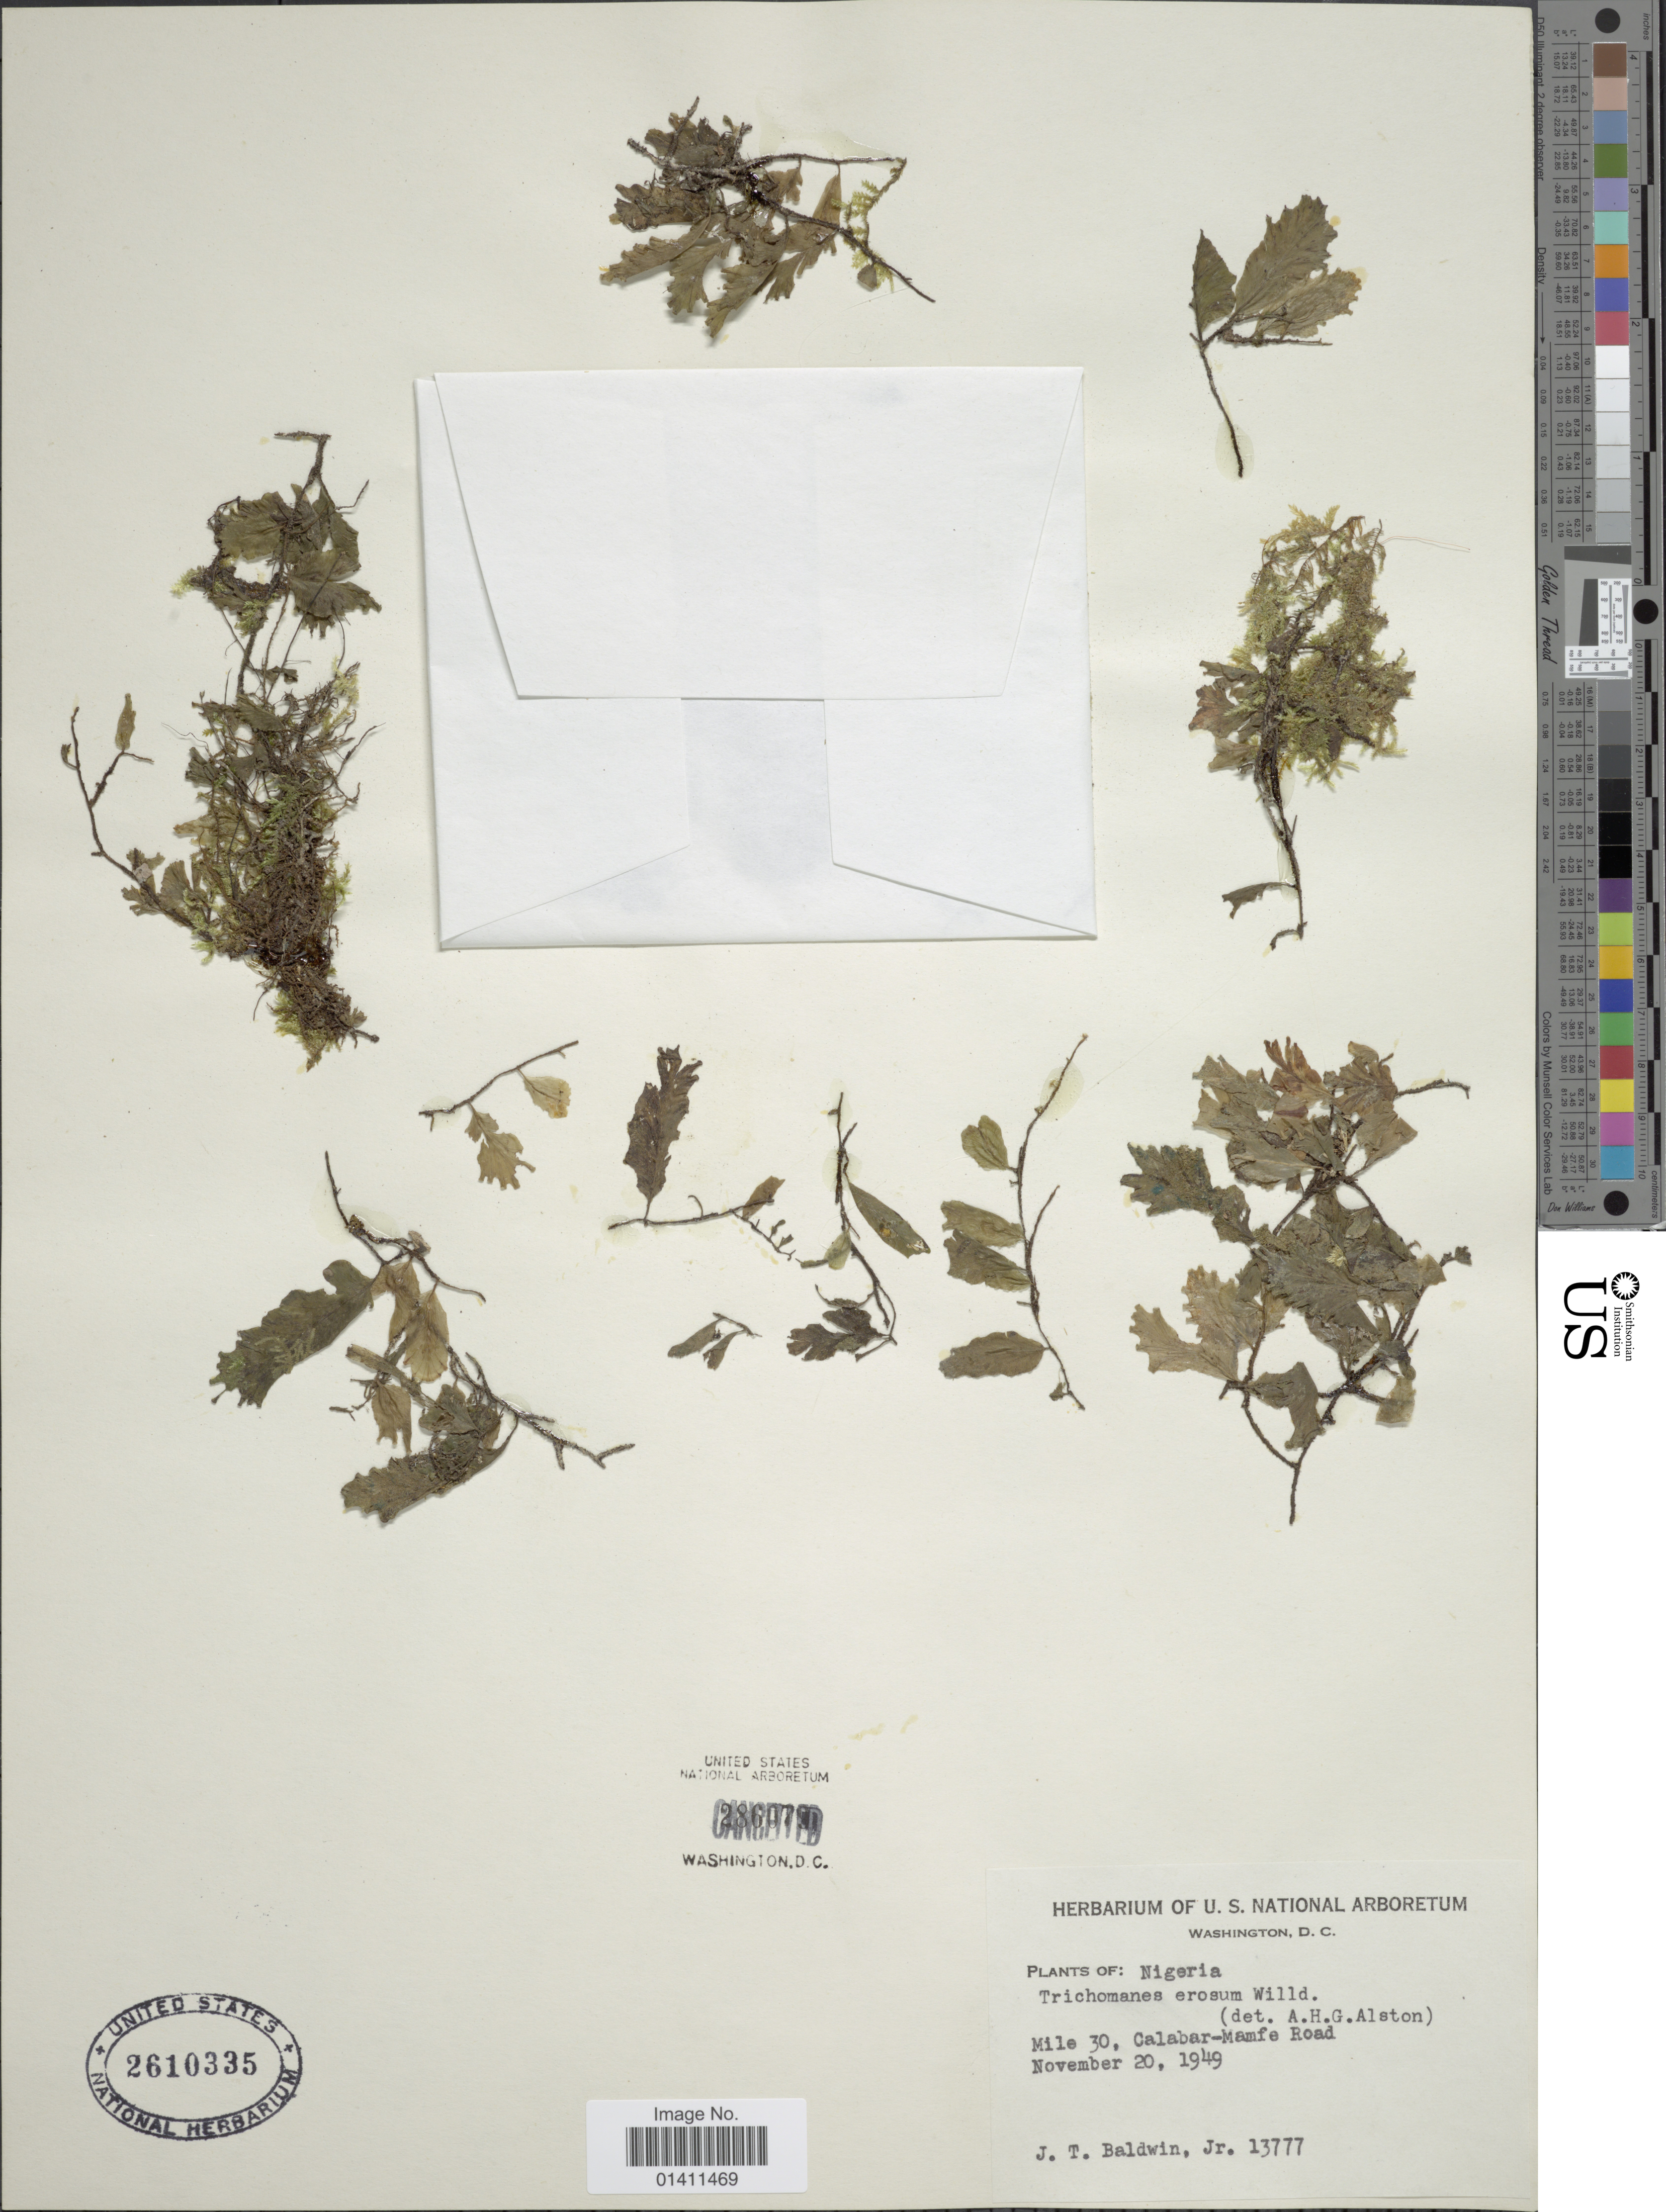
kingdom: Plantae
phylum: Tracheophyta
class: Polypodiopsida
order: Hymenophyllales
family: Hymenophyllaceae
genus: Didymoglossum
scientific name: Didymoglossum erosum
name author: (Willd.) J.P. Roux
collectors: J. T. Baldwin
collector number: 13777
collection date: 1949-11-20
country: Nigeria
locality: Mile 30, Calabar-Mamfe Road.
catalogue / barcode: US 2610335